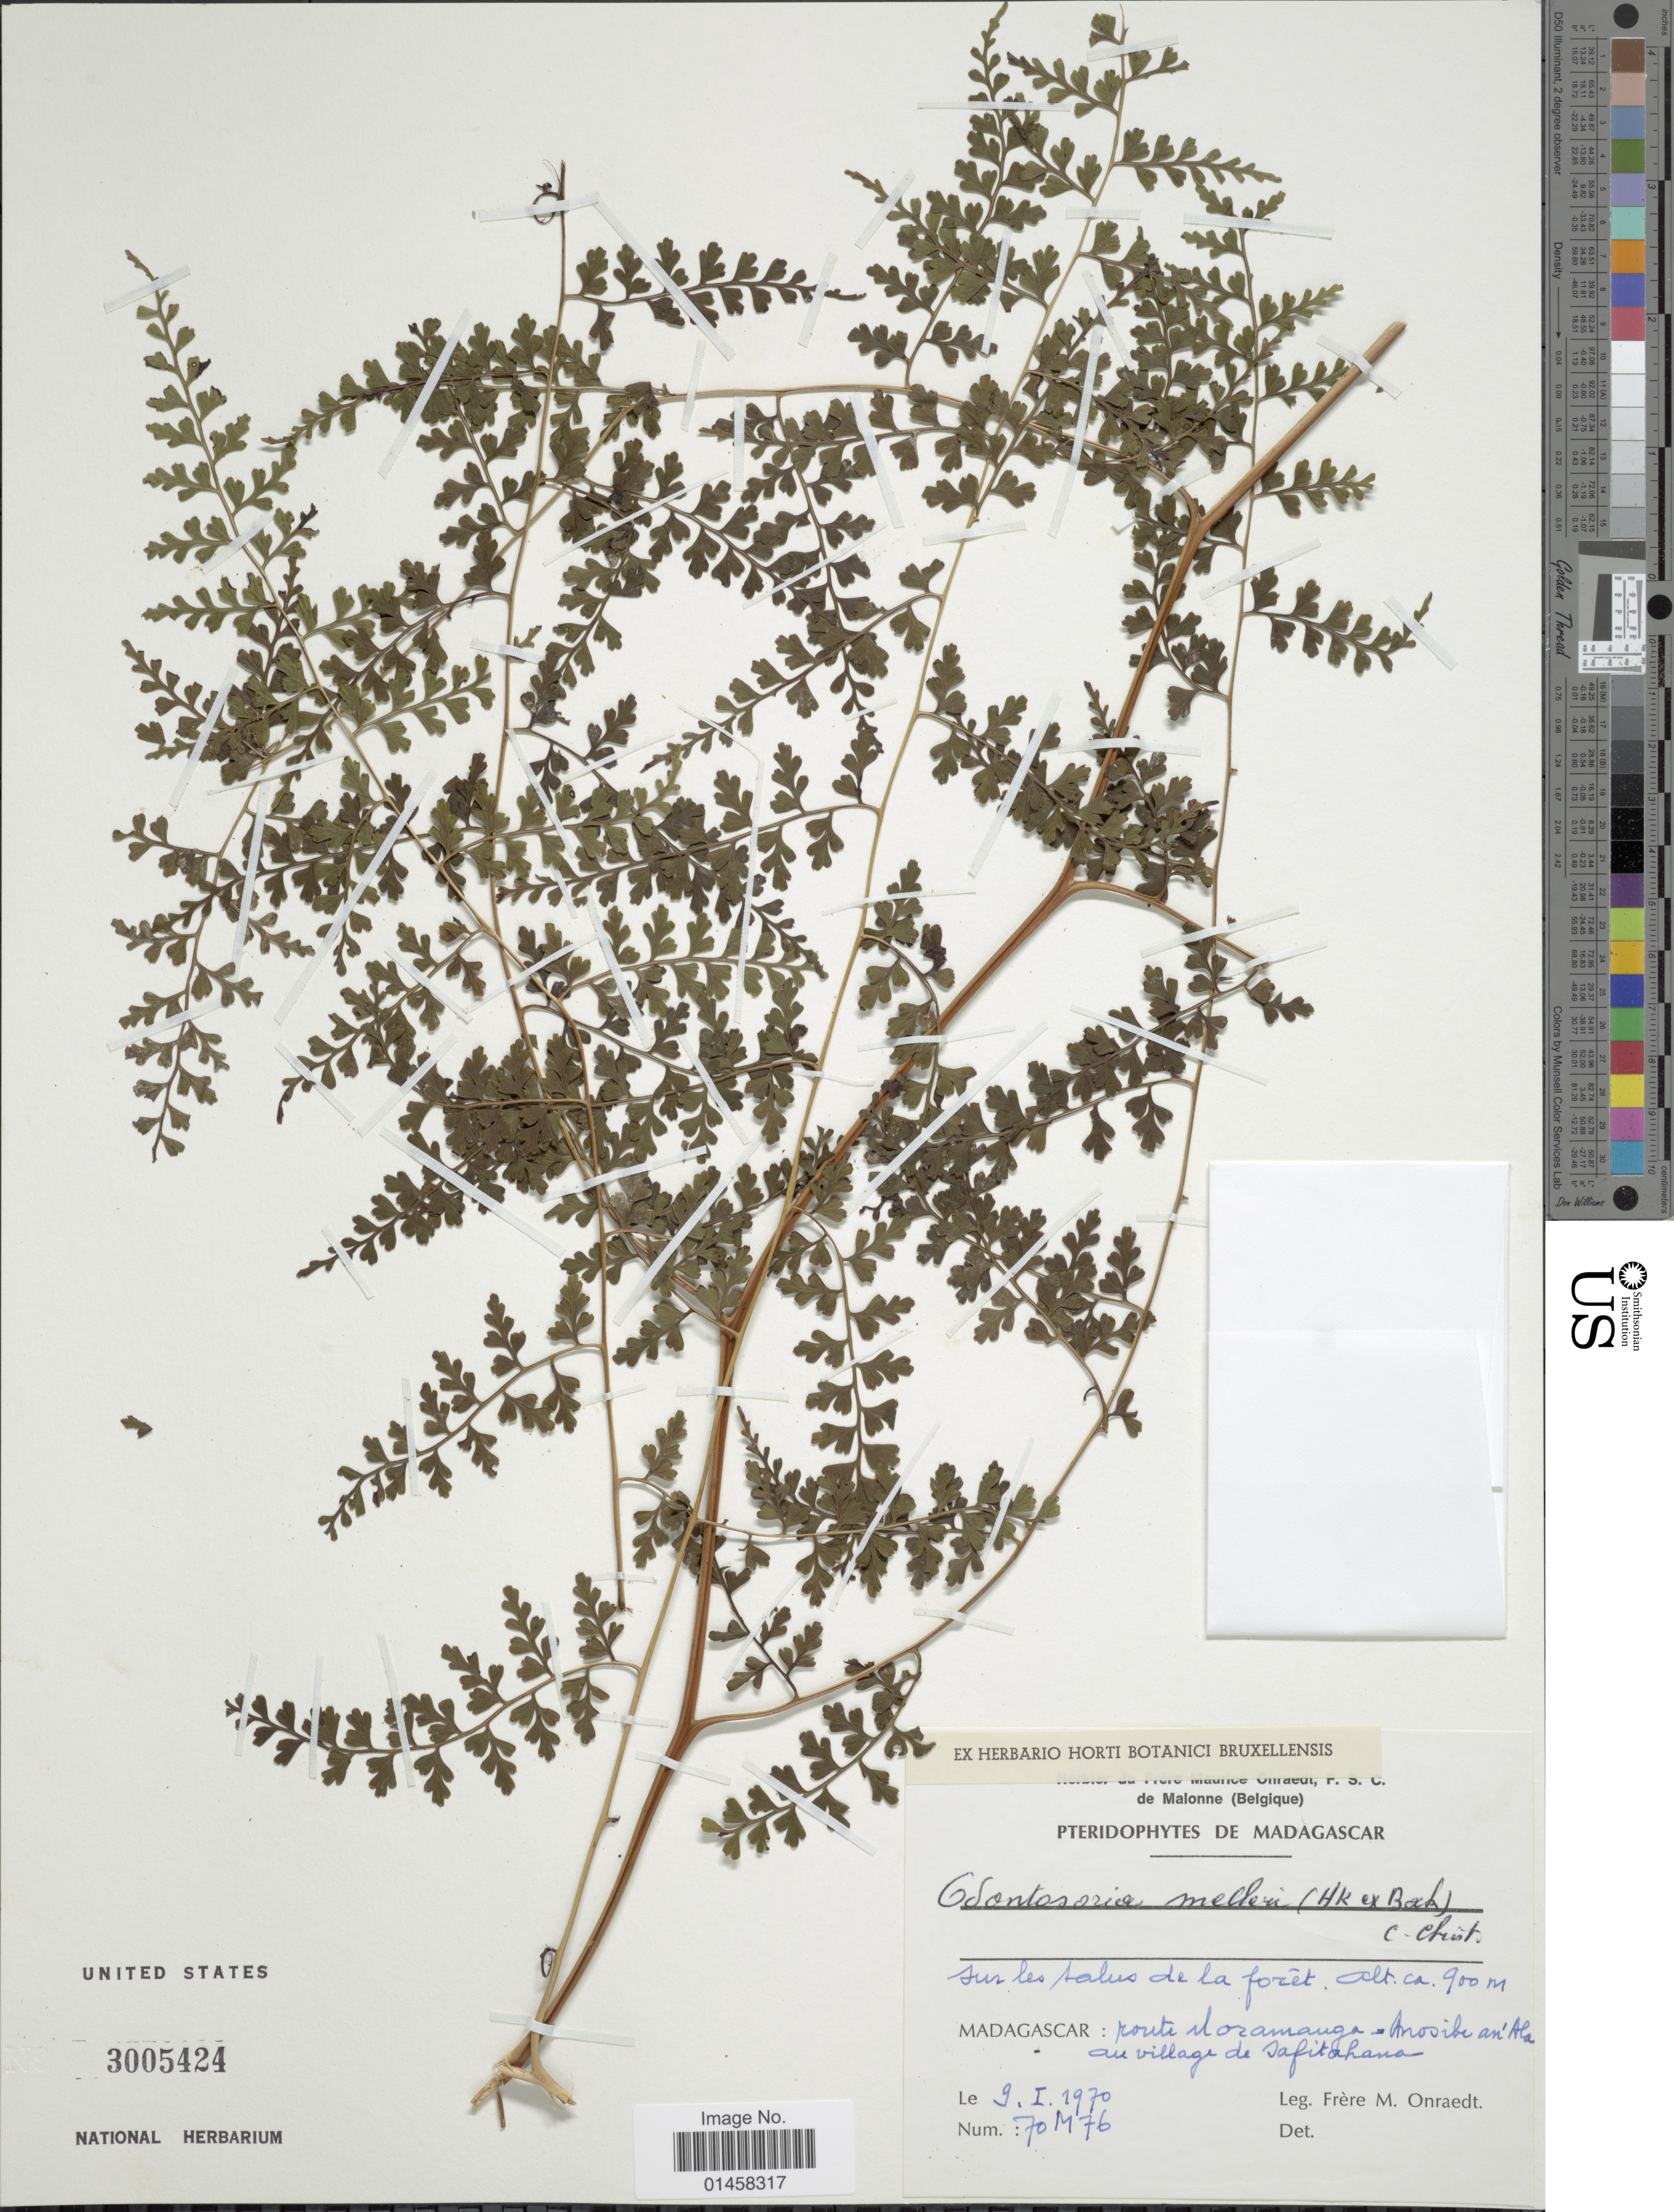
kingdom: Plantae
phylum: Tracheophyta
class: Polypodiopsida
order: Polypodiales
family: Lindsaeaceae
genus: Sphenomeris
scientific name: Sphenomeris melleri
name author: (Hook.) C. Chr.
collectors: F. Onraedt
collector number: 70M76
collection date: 1970-01-09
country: Madagascar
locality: Route Moramanga - Anosibe an'Ala au village de Safitahana [interpreted]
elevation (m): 900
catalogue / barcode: US 3005424